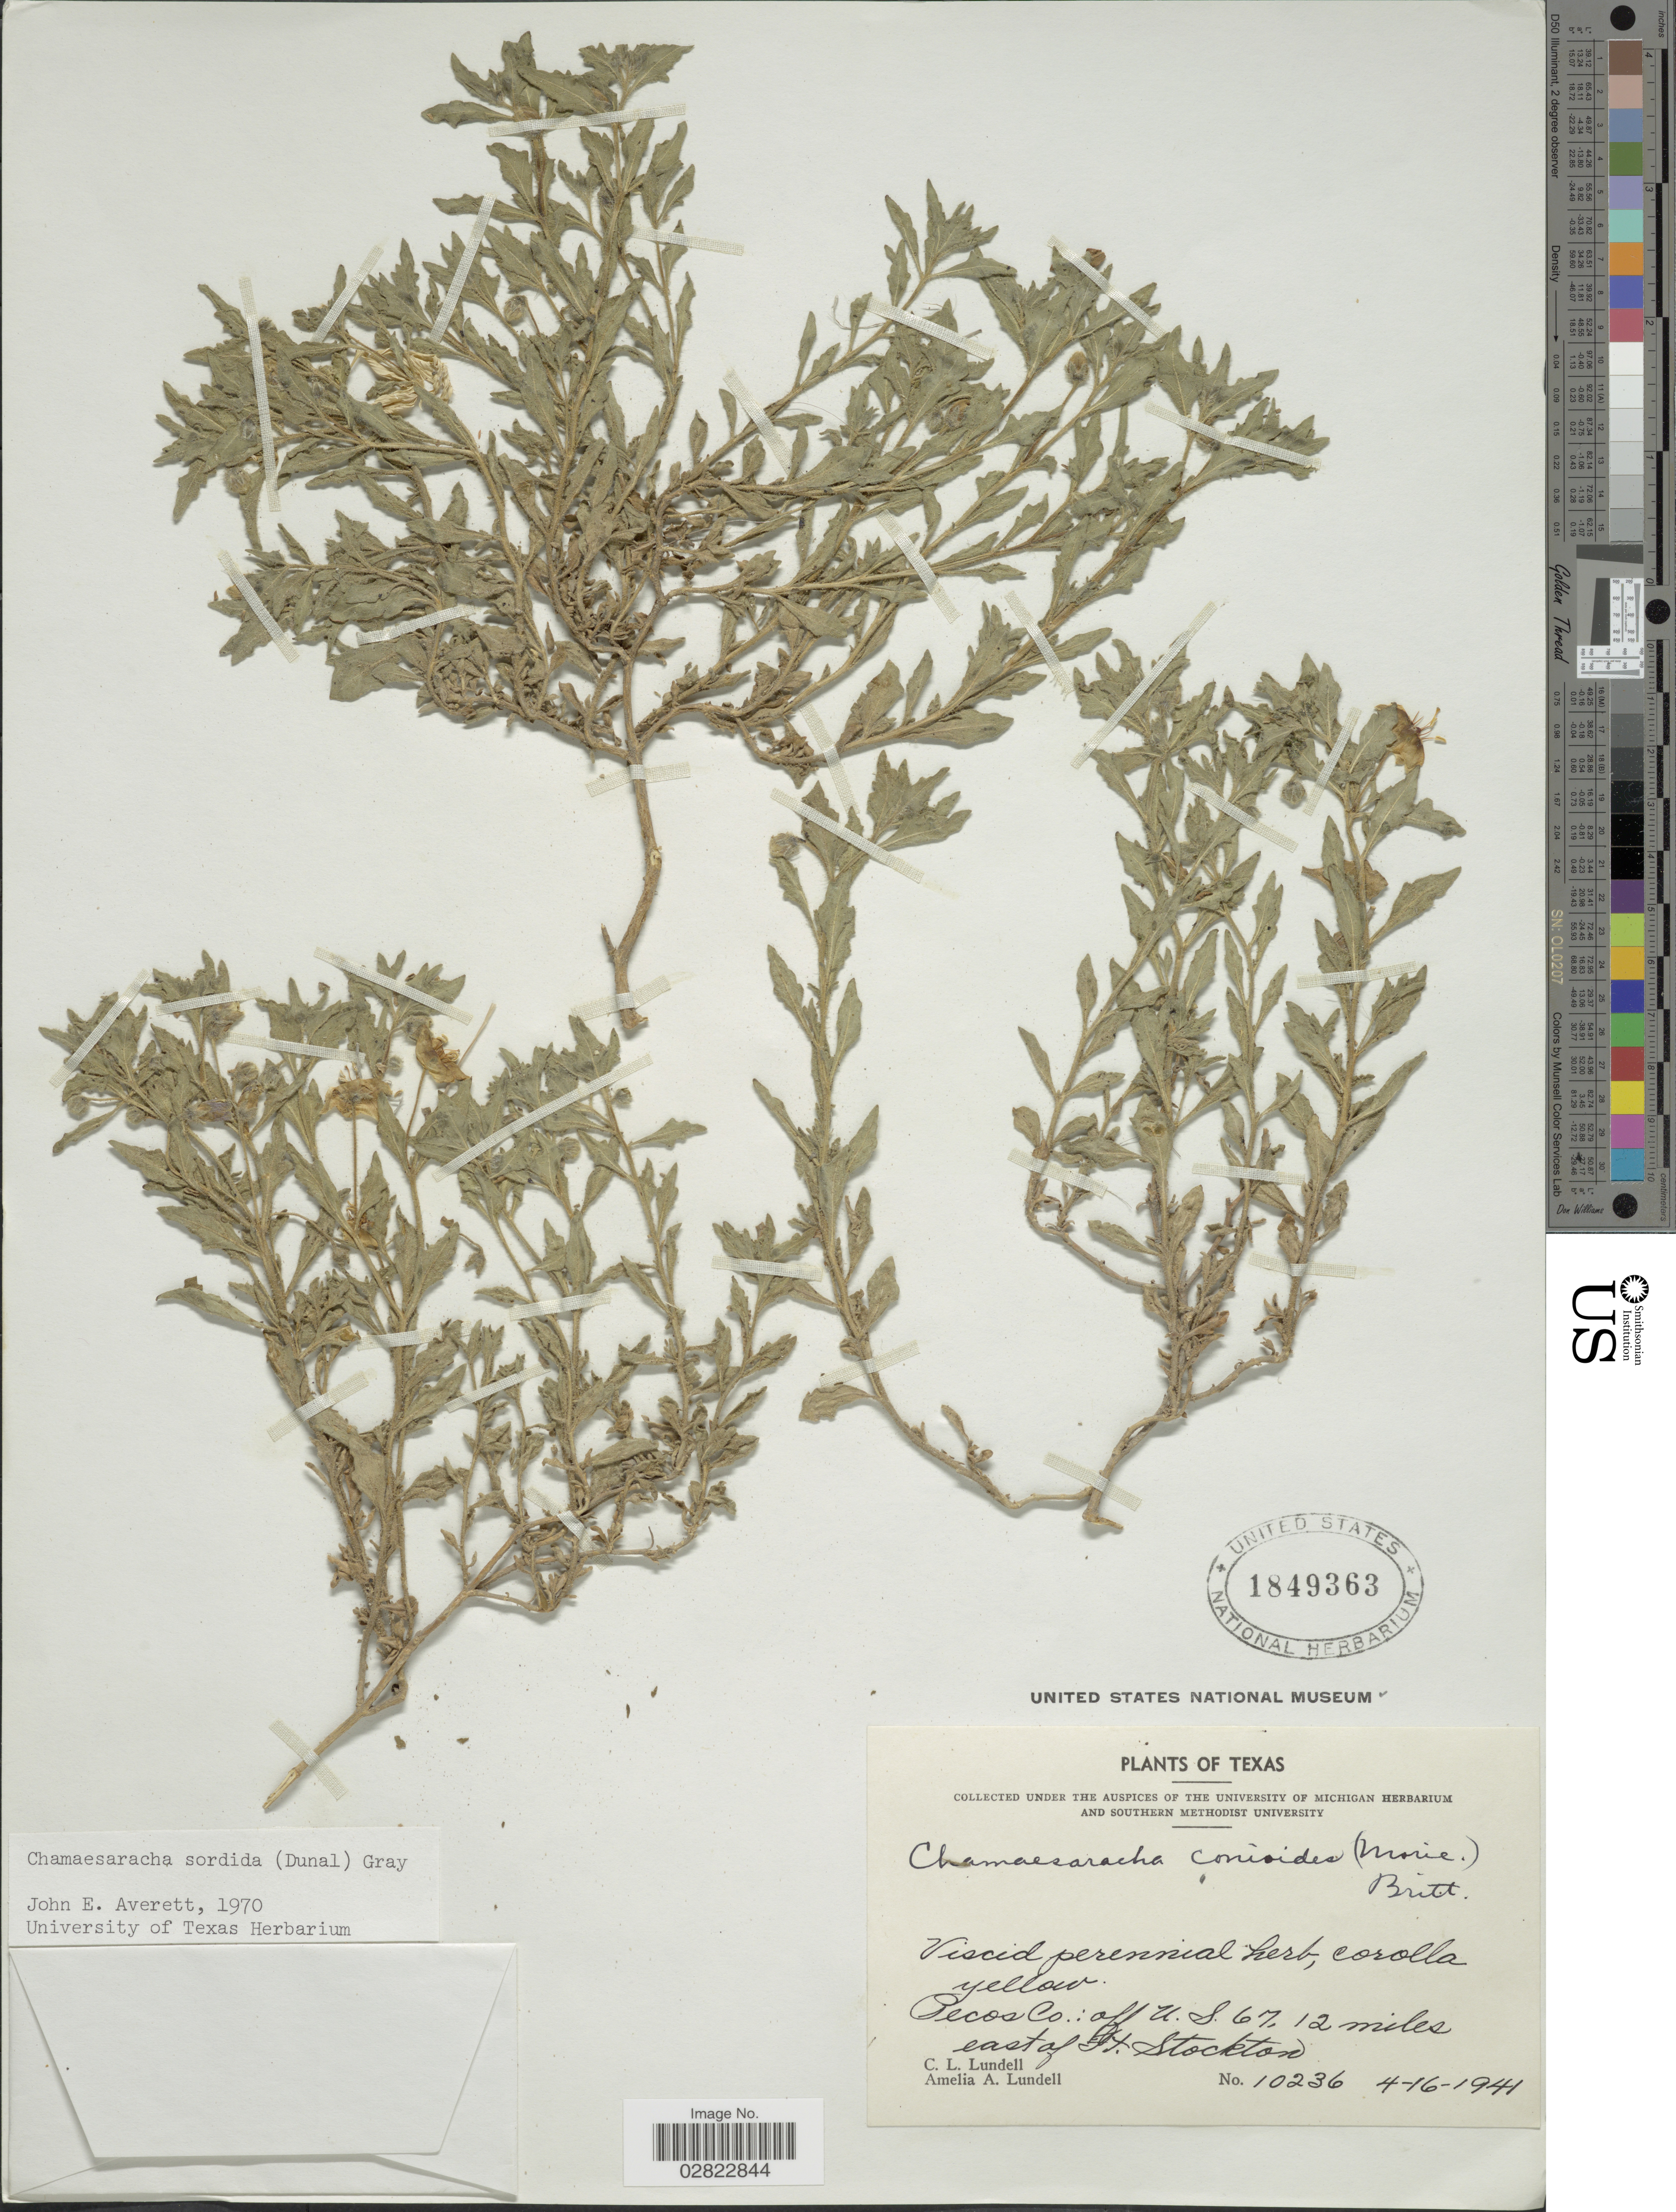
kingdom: Plantae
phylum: Tracheophyta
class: Magnoliopsida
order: Solanales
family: Solanaceae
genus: Chamaesaracha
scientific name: Chamaesaracha sordida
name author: (Dunal) S.F. Gray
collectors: C. L. Lundell & A. A. Lundell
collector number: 10236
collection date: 1941-04-16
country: United States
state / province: Texas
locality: Pecos Co., aff. U.S. 67, 12 miles east of H. Stockton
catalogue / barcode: US 1849363